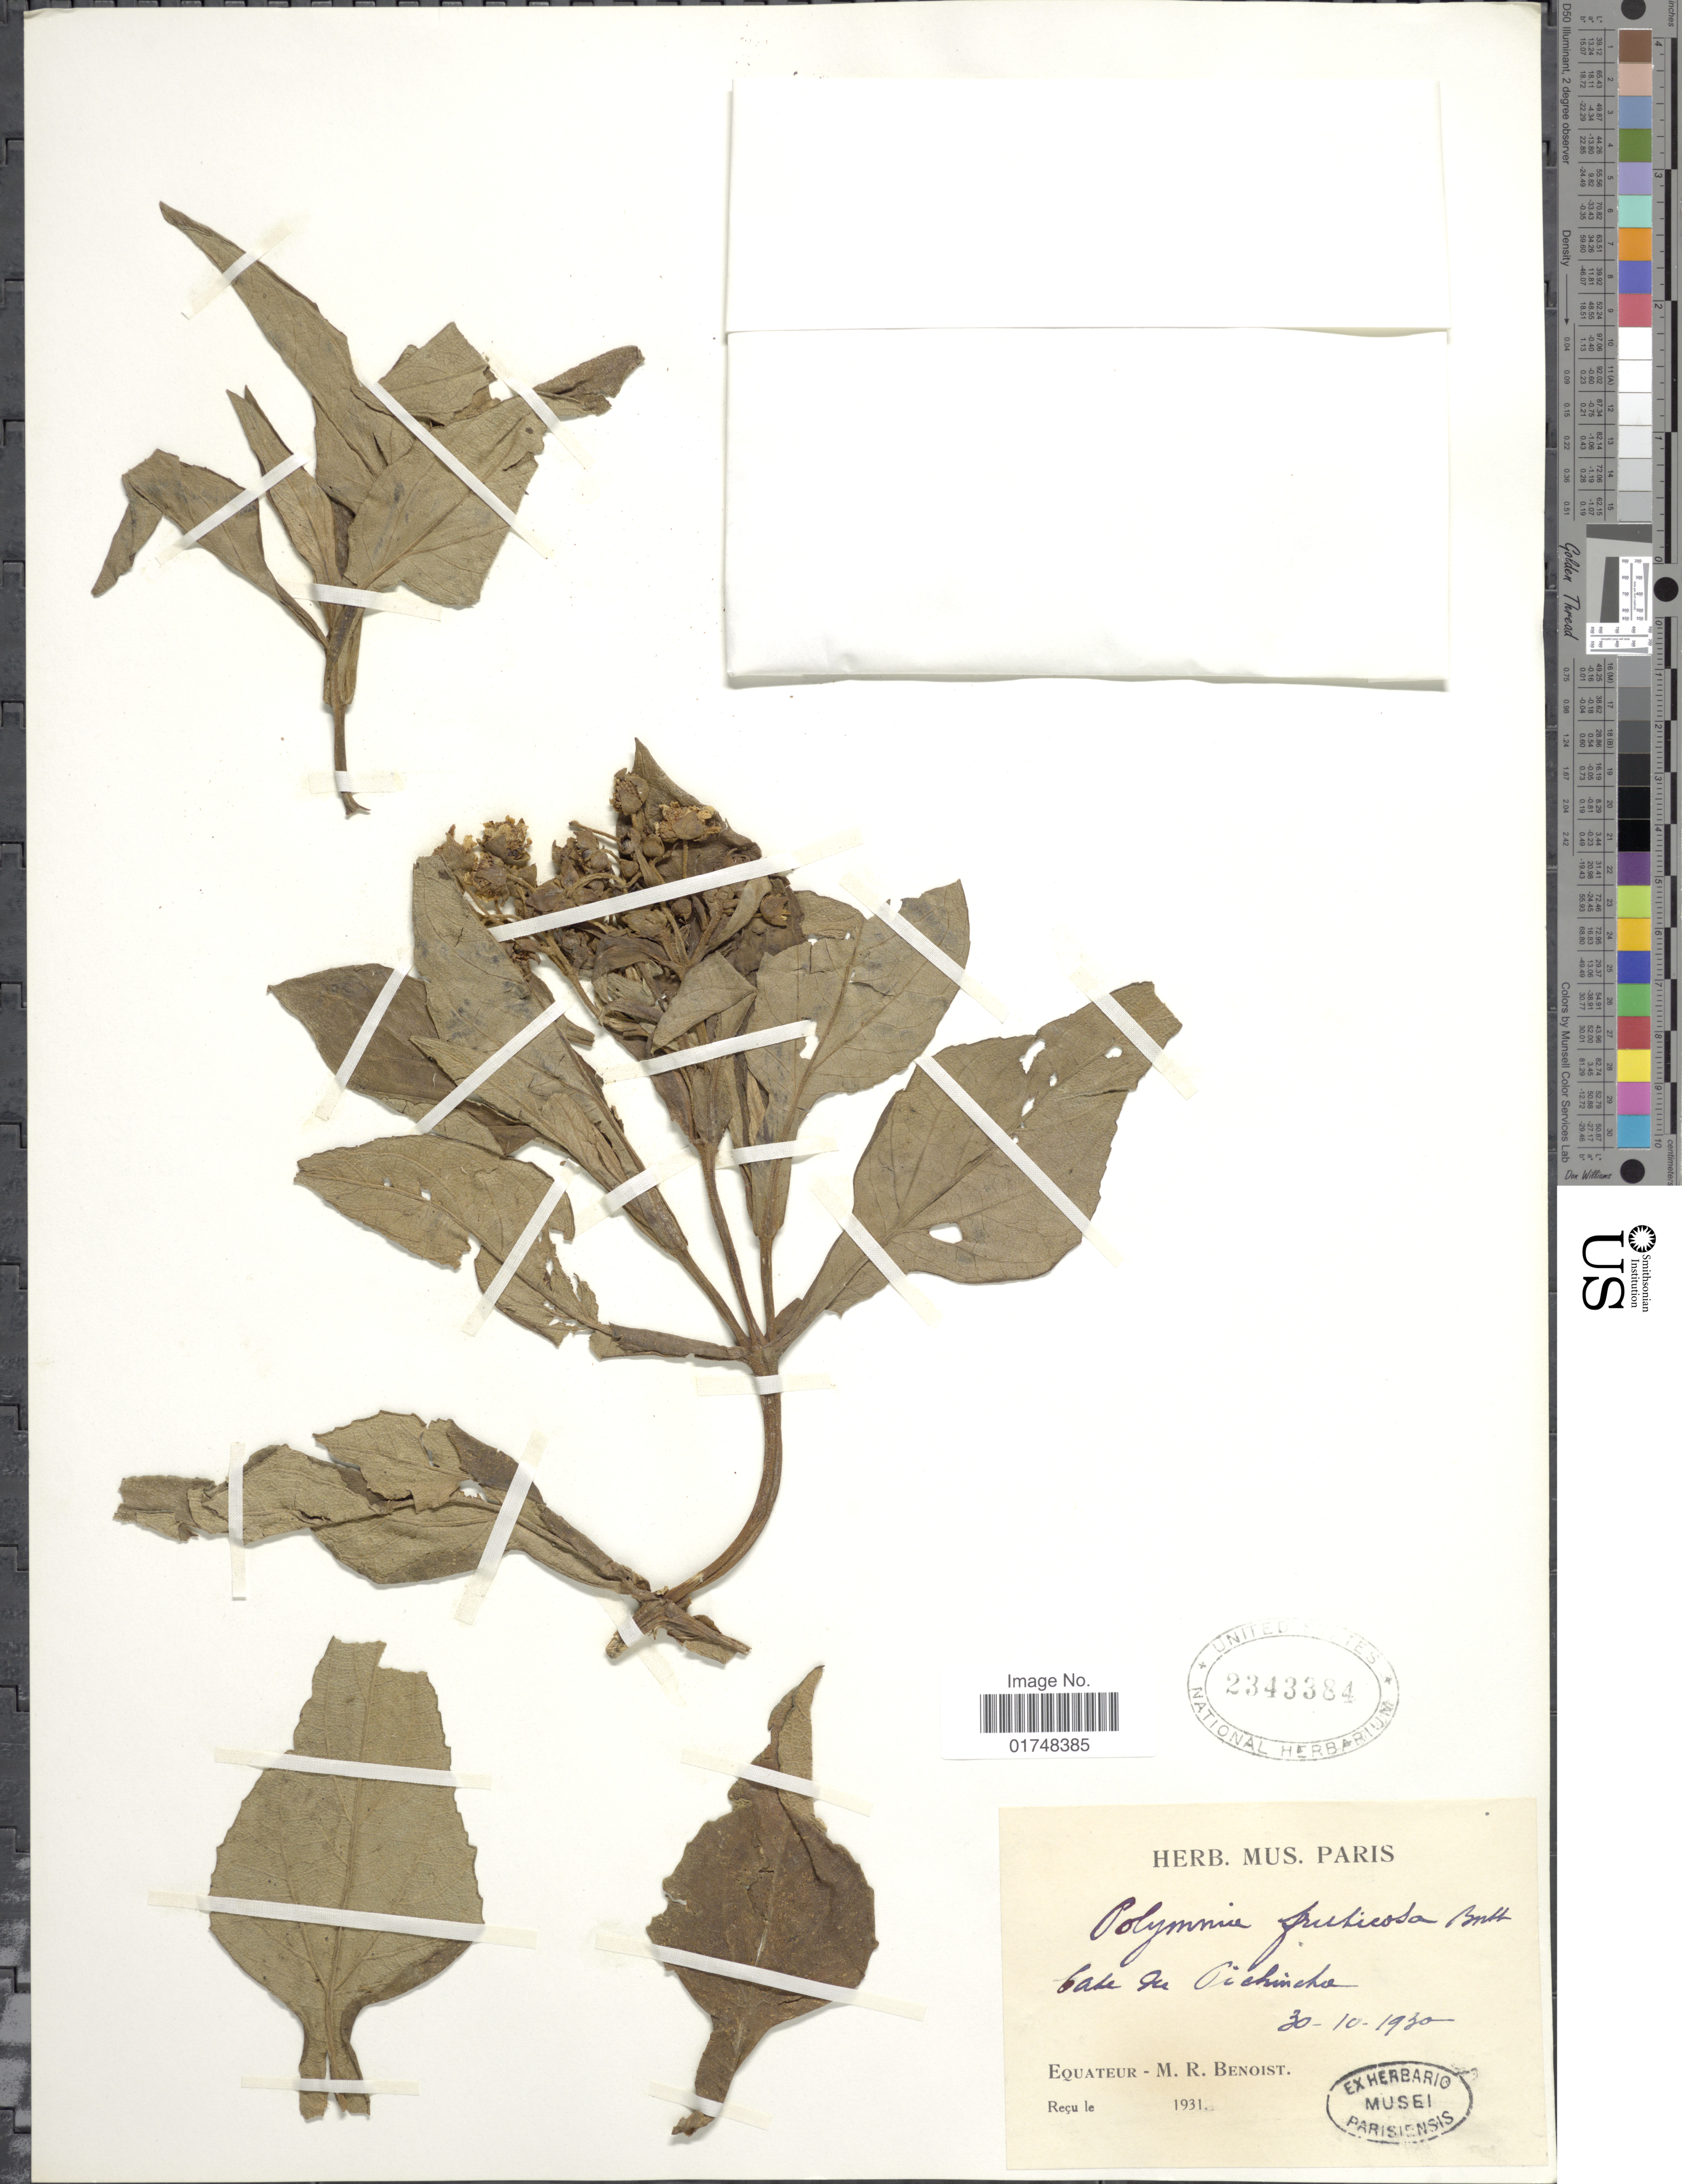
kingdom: Plantae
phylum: Tracheophyta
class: Magnoliopsida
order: Asterales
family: Asteraceae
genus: Smallanthus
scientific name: Smallanthus fruticosus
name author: (Benth.) H. Rob.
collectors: R. Benoist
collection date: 1930-10-30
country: Ecuador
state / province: Pichincha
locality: Cale [interpreted] du Pichincha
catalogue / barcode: US 2343384